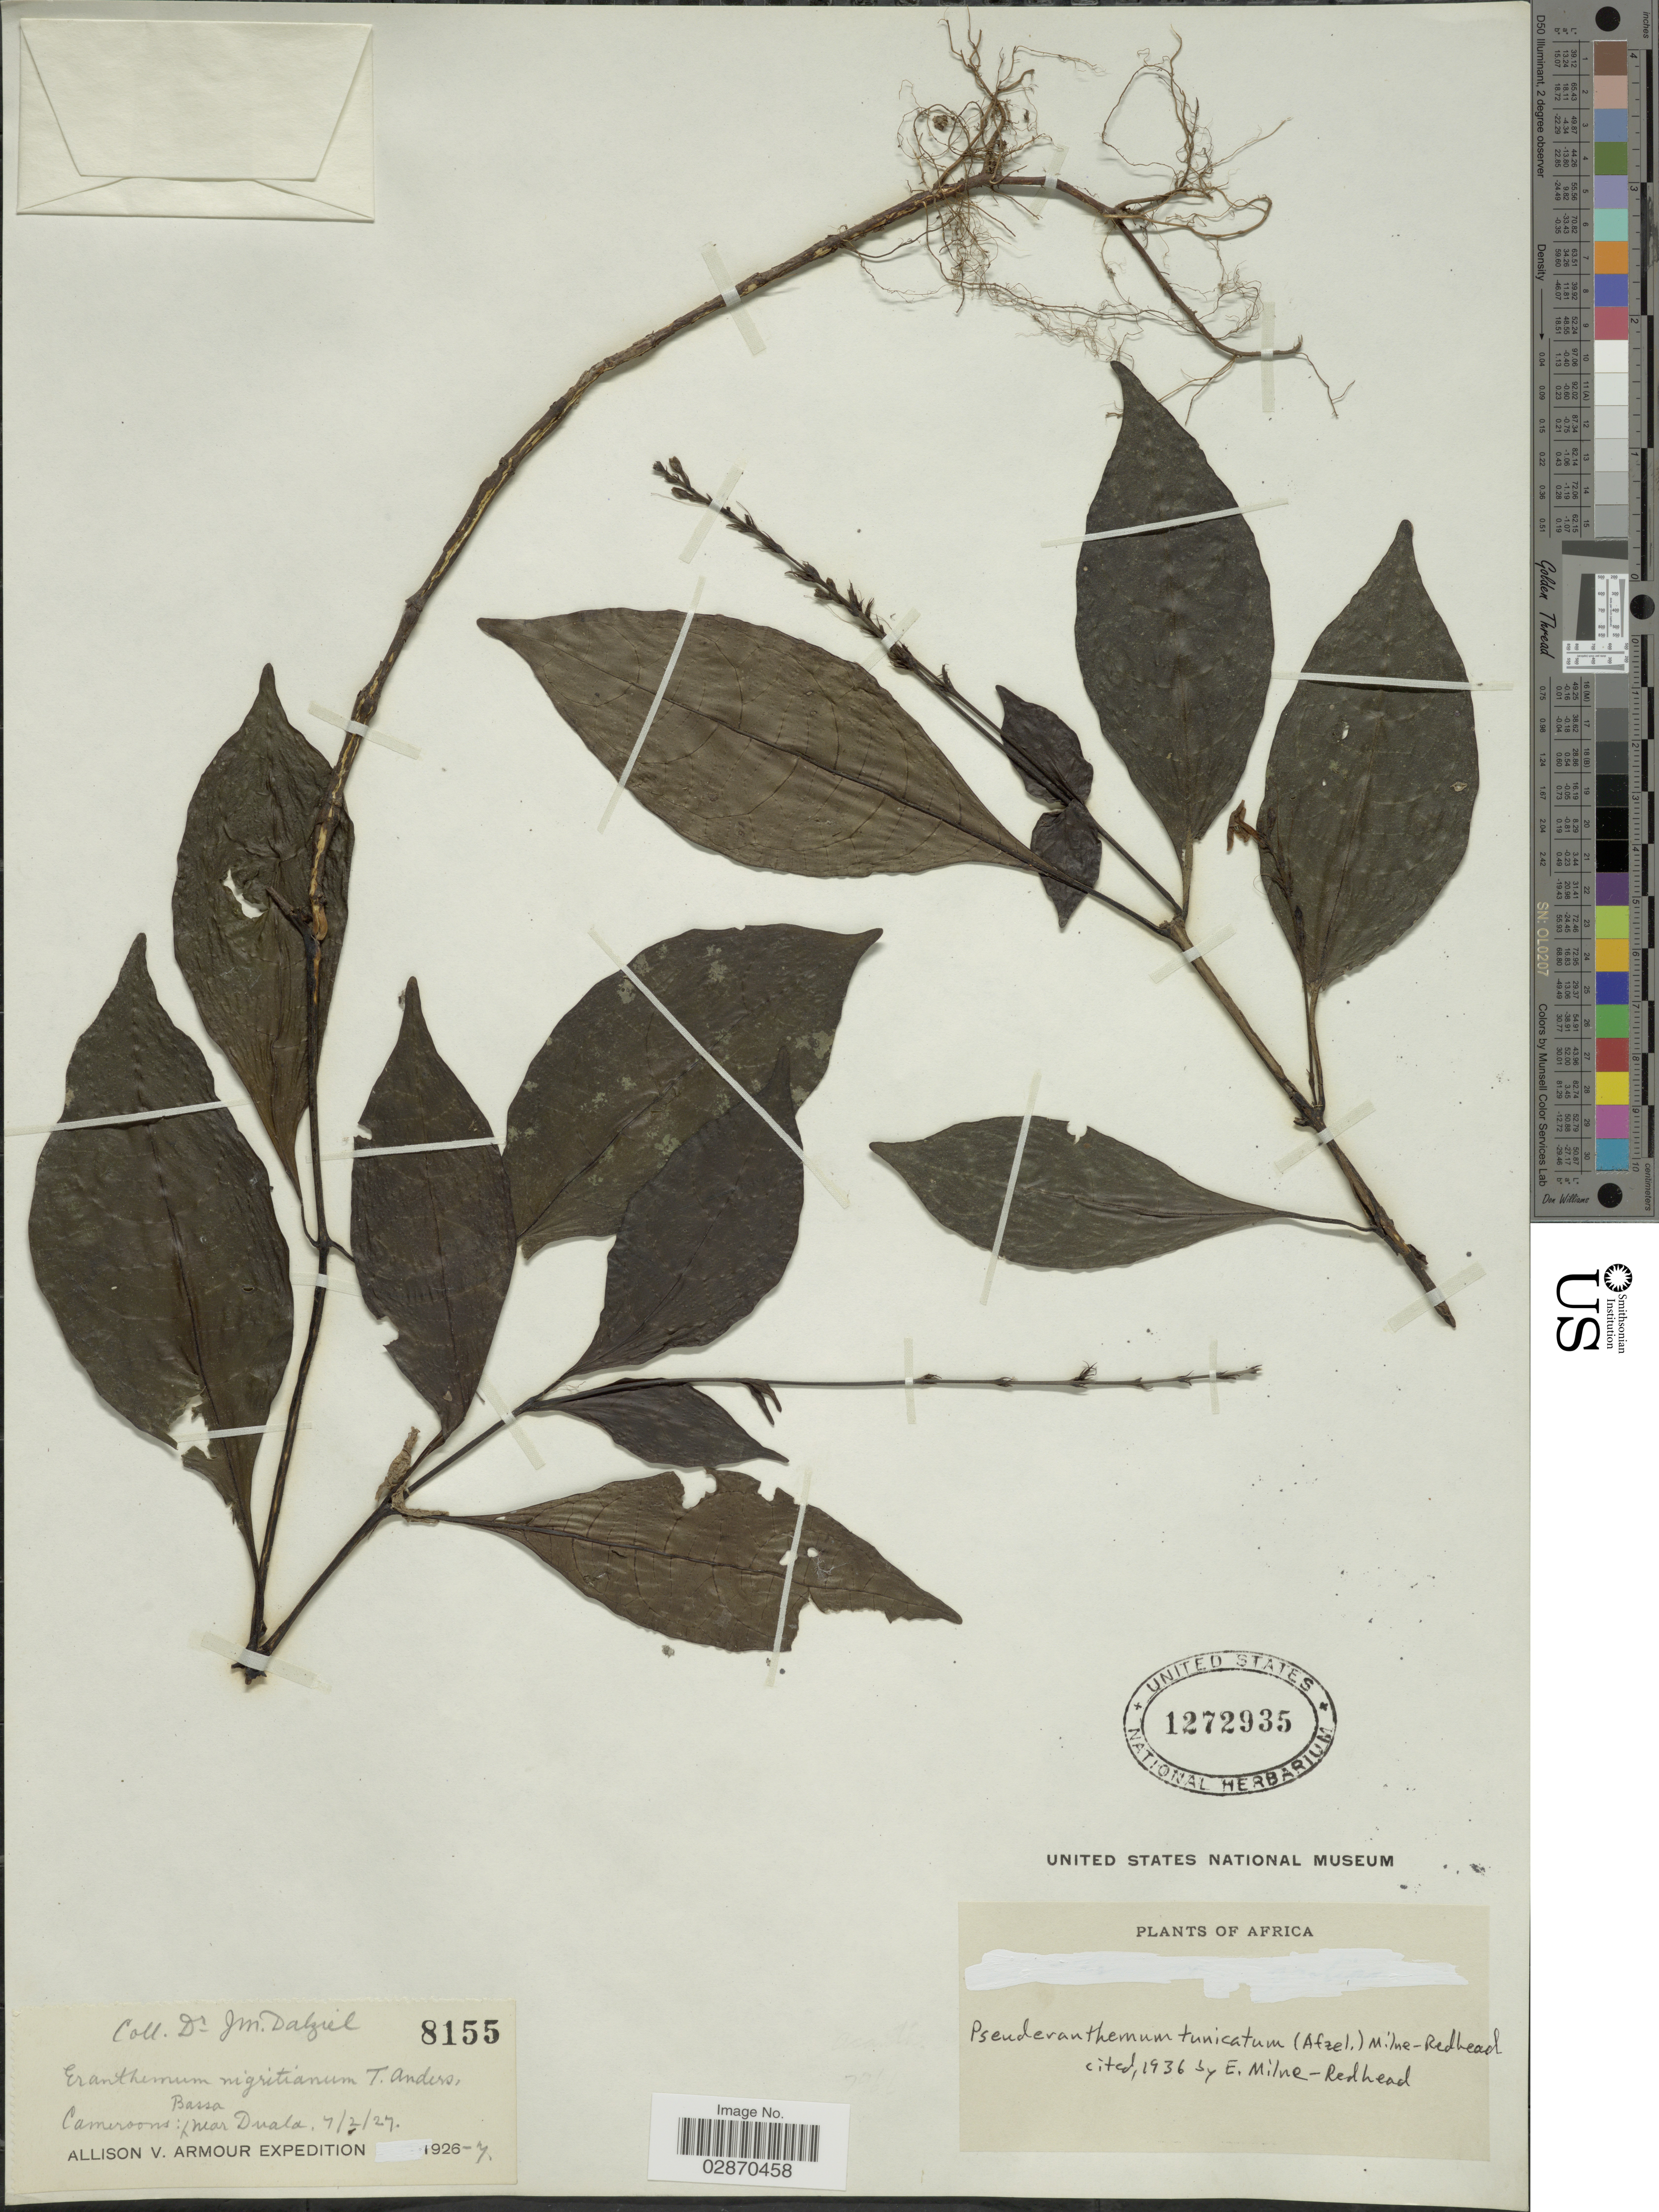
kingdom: Plantae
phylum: Tracheophyta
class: Magnoliopsida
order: Lamiales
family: Acanthaceae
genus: Pseuderanthemum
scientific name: Pseuderanthemum tunicatum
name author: (Afzel.) Milne-Redh.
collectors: J. Dalziel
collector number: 8155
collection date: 1927-02-07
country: Cameroon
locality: Near Duala.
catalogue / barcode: US 1272935